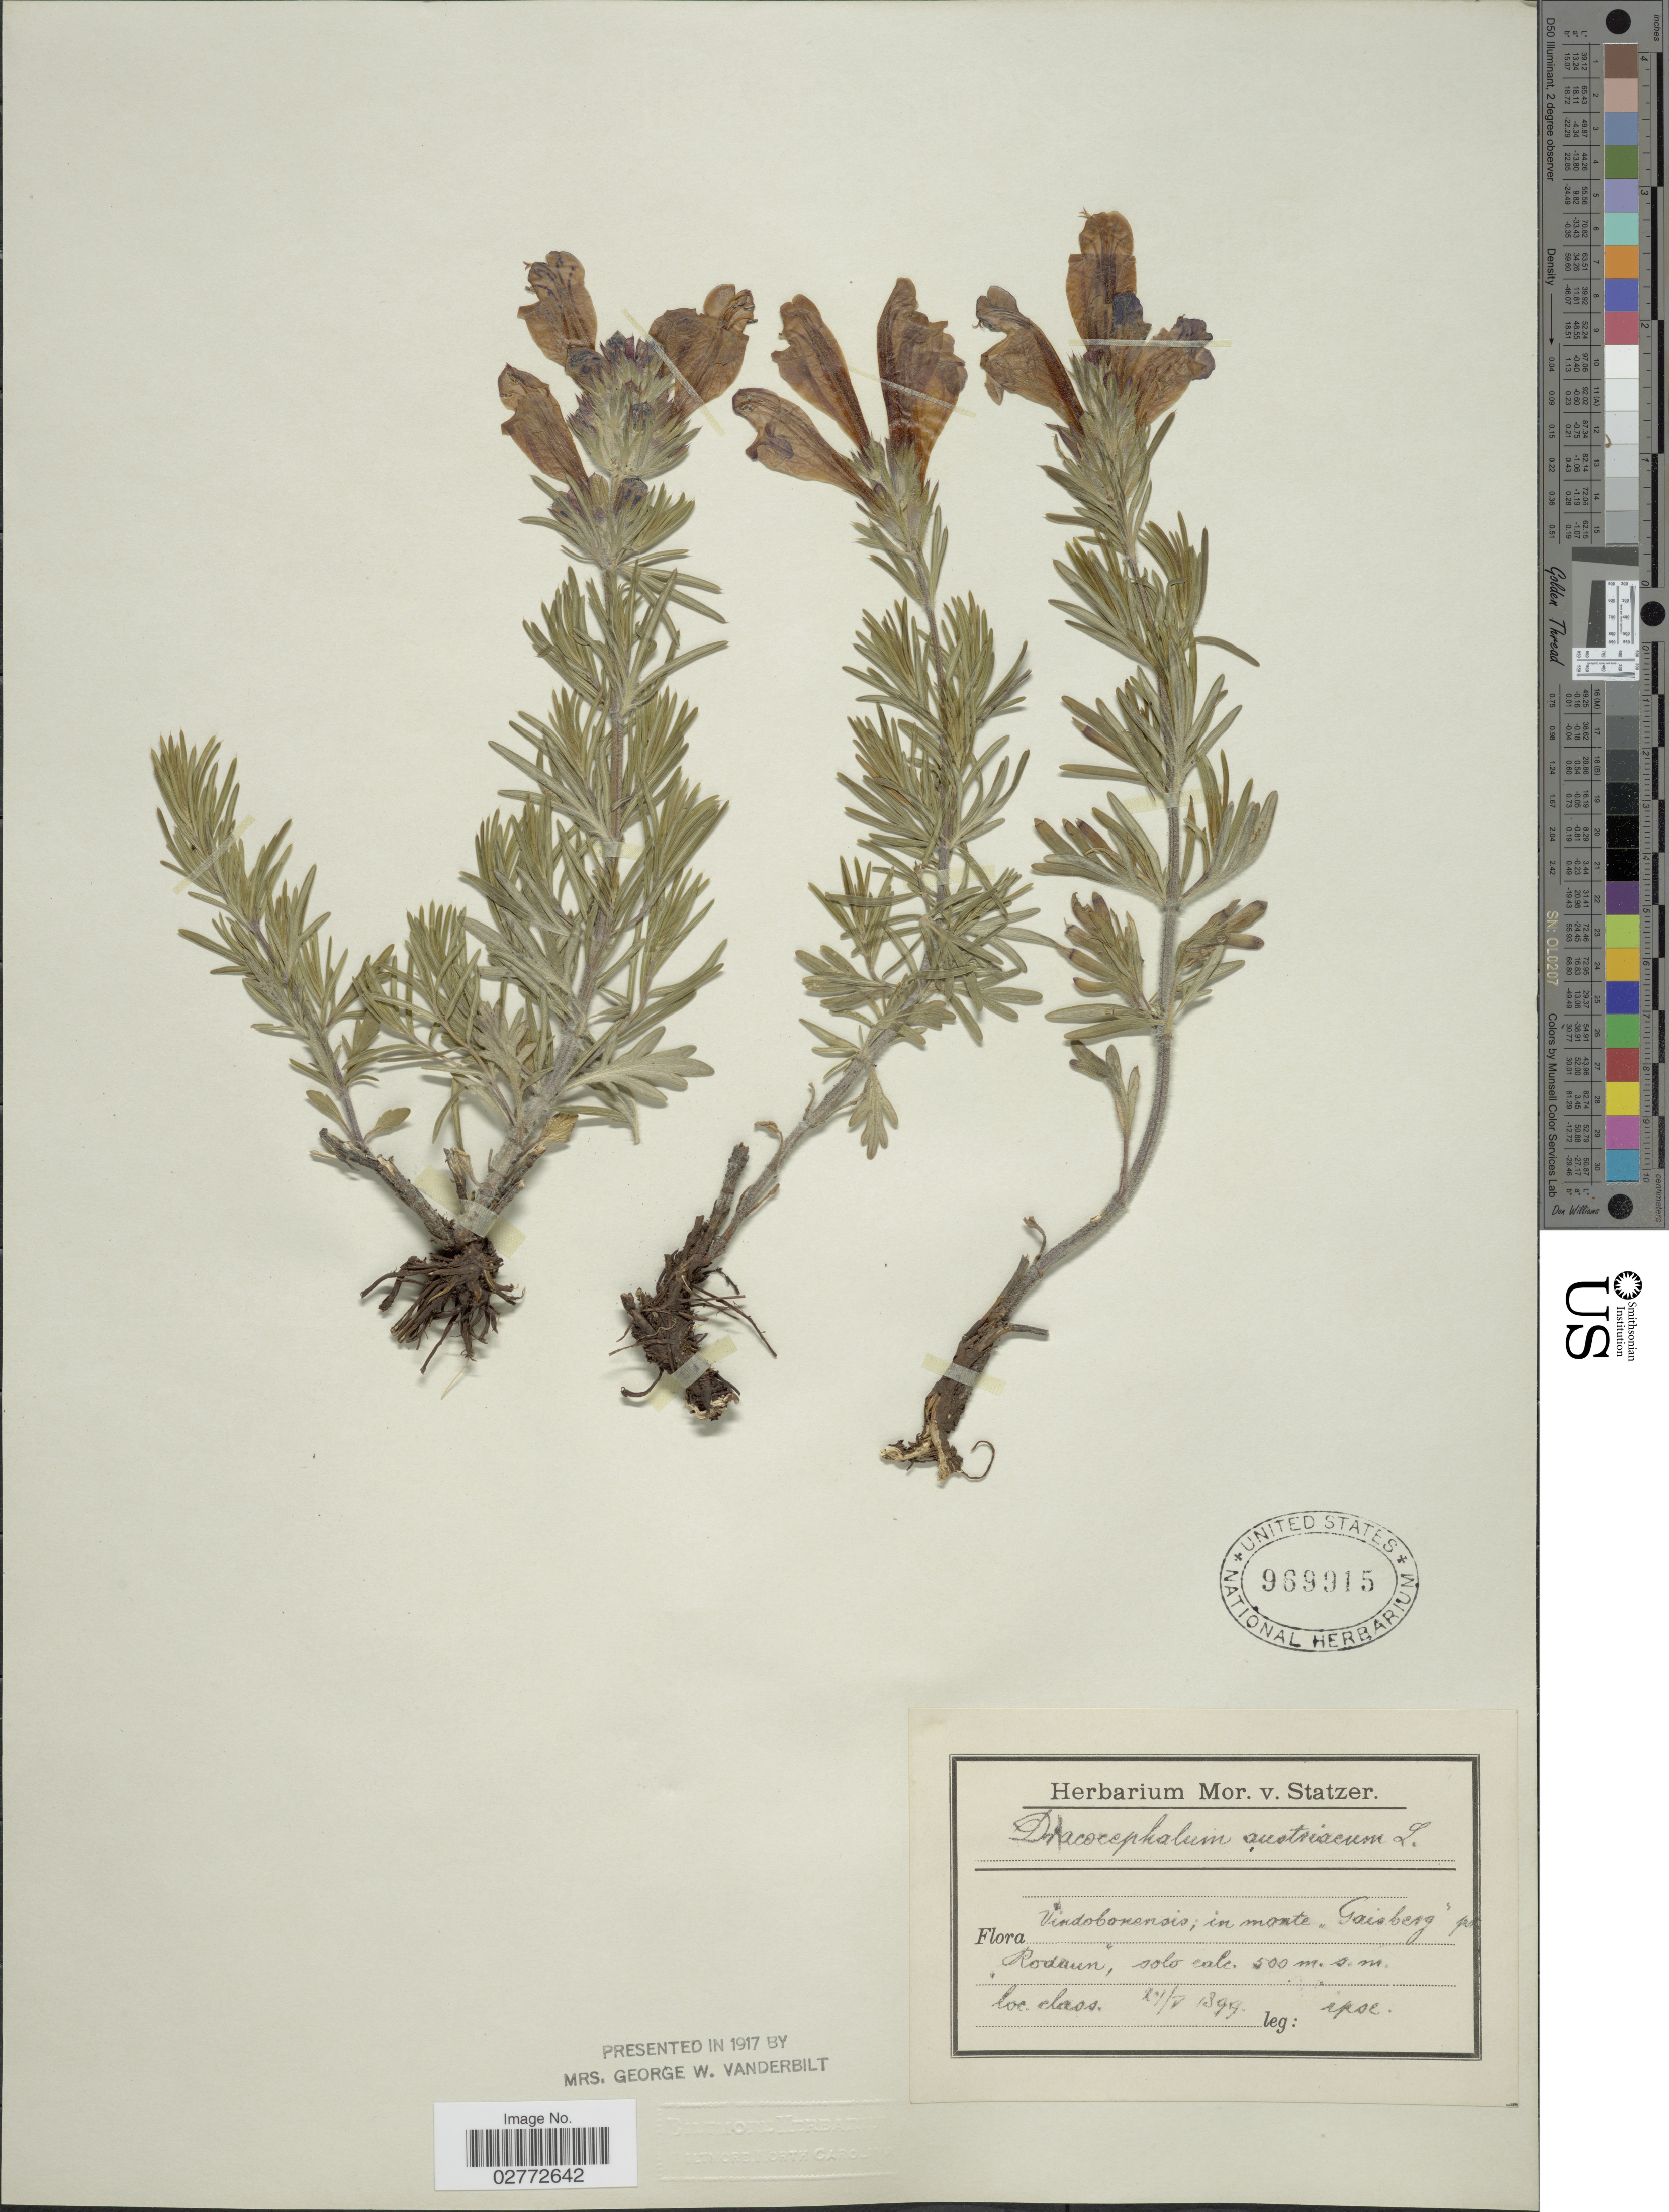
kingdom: Plantae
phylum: Tracheophyta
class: Magnoliopsida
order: Lamiales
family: Lamiaceae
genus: Dracocephalum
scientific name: Dracocephalum austriacum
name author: L.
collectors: M. Statzer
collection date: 1899-07-24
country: Austria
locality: Vindobonensis; in monte "Gaisberg" pr "Rodaun".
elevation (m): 500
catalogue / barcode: US 969915